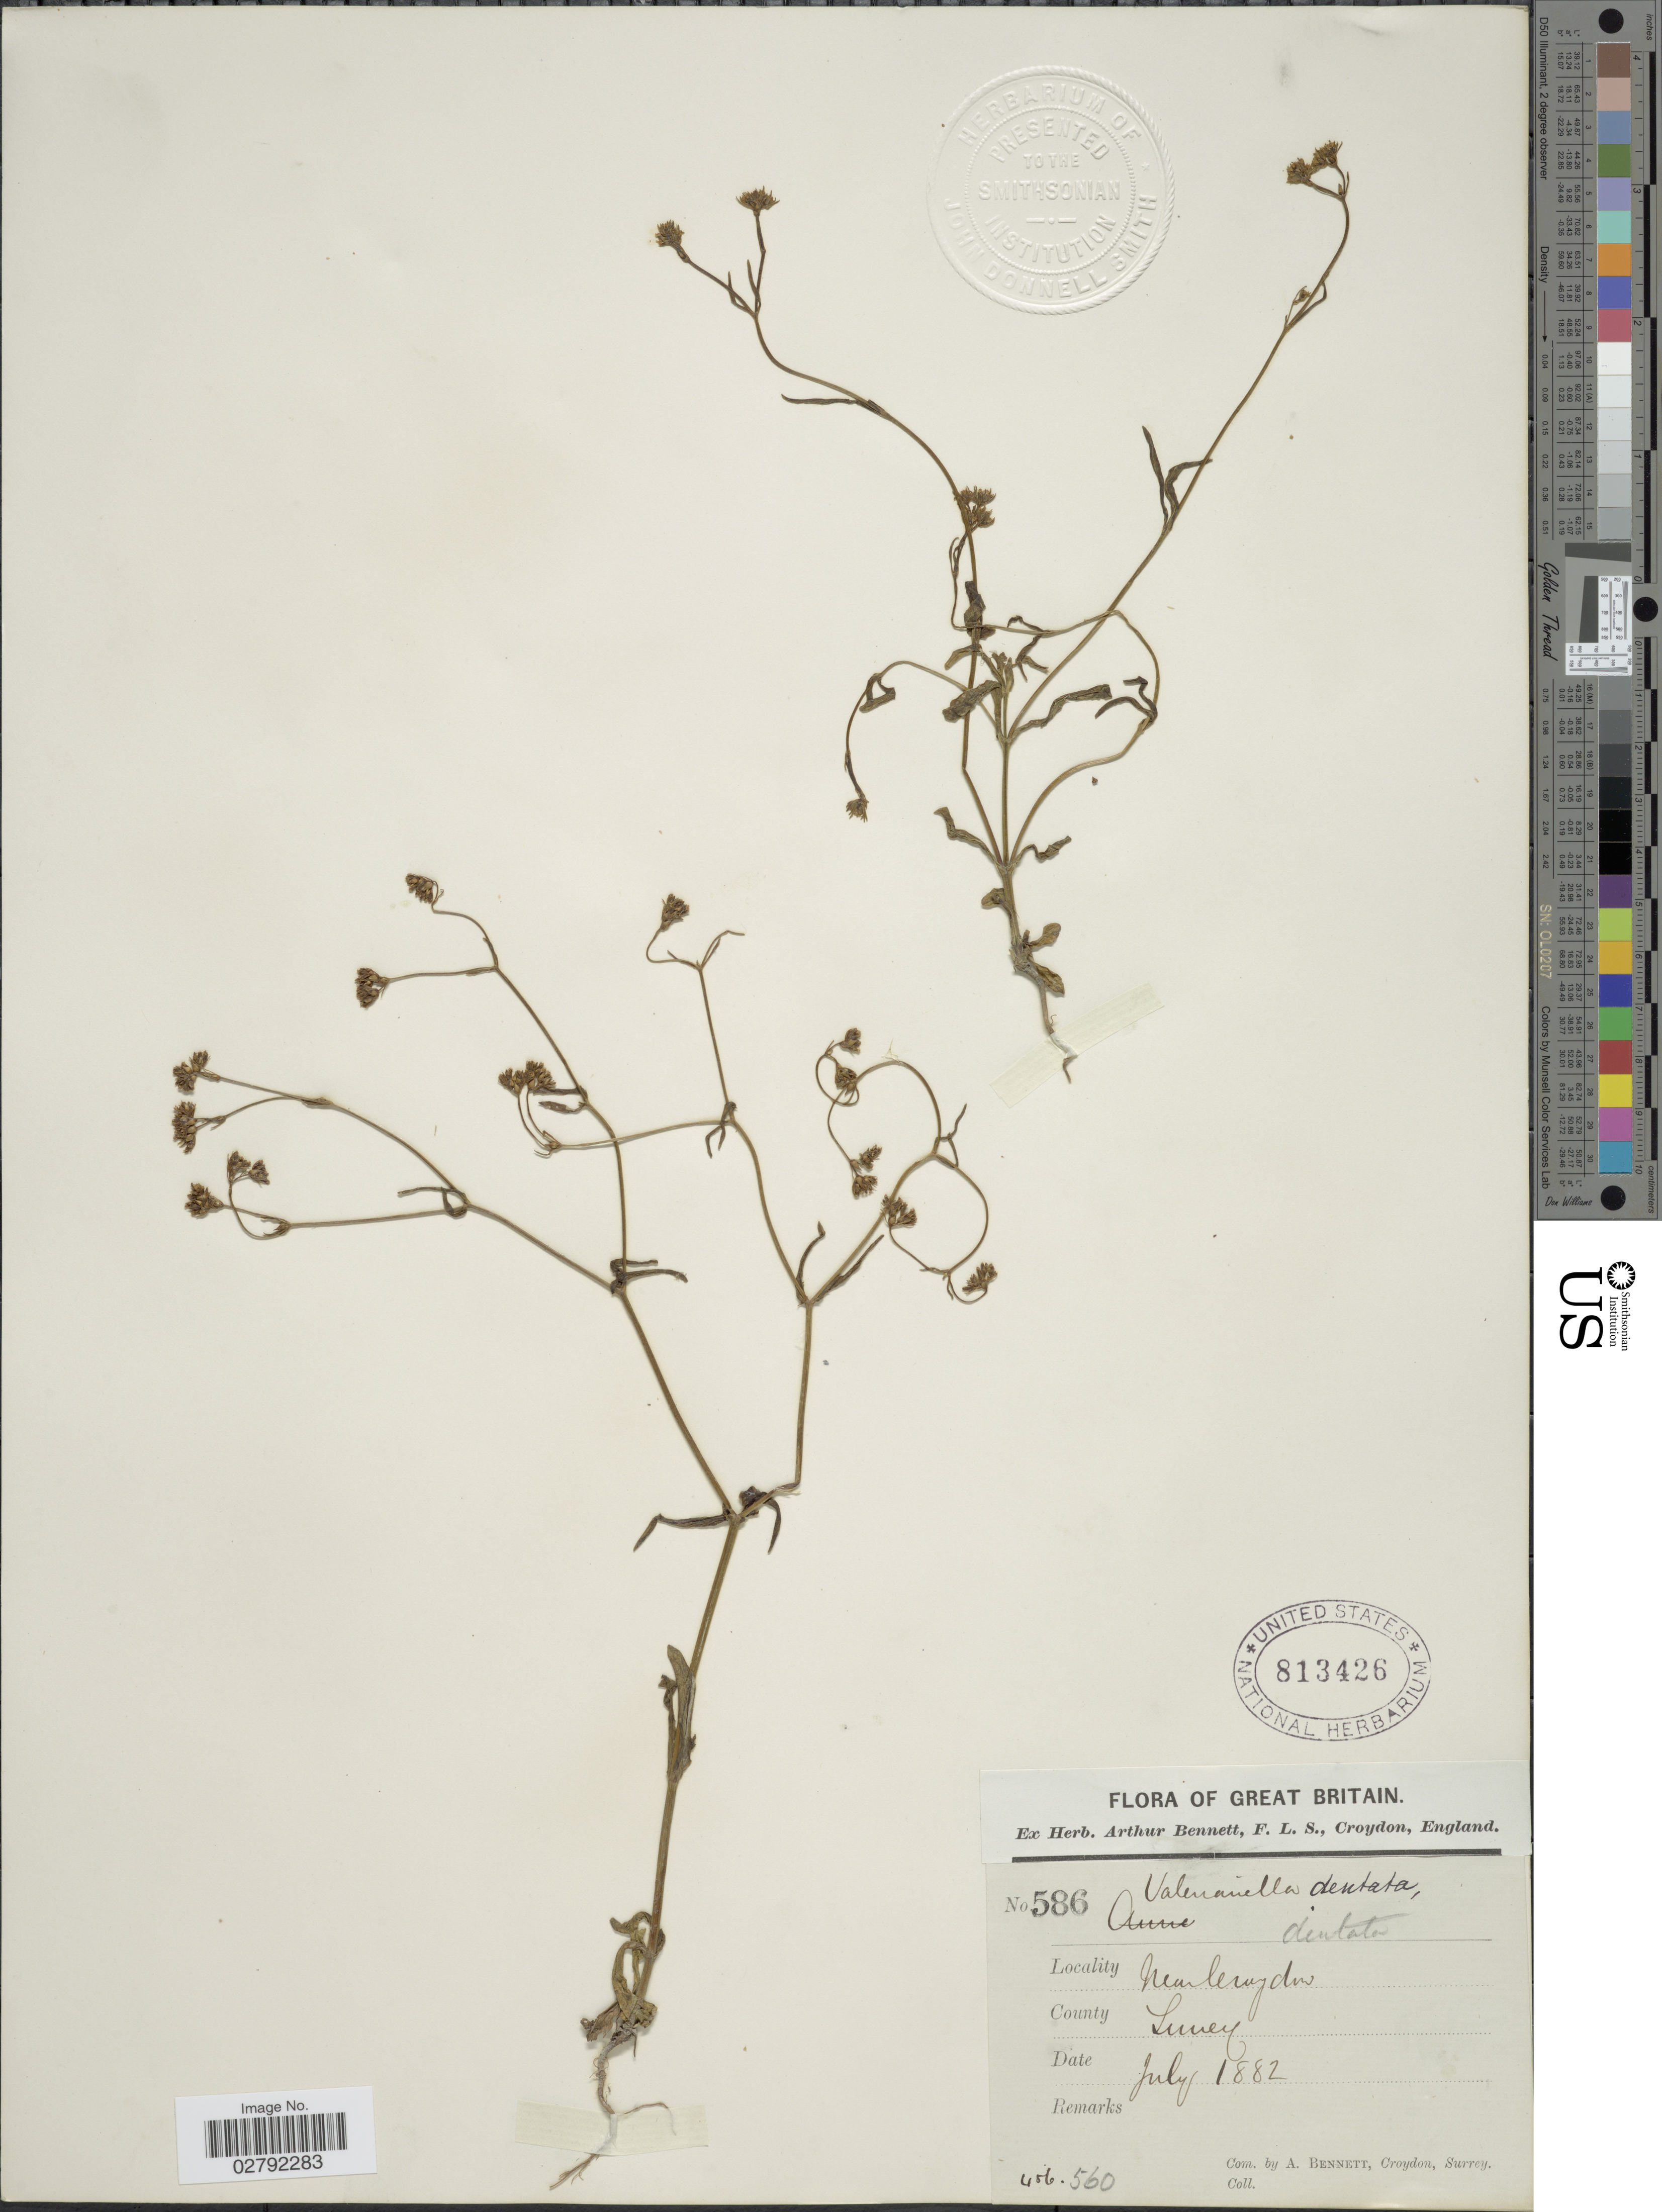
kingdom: Plantae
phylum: Tracheophyta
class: Magnoliopsida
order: Dipsacales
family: Caprifoliaceae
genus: Valerianella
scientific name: Valerianella dentata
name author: (L.) Pollich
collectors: ex herb. Arthur Bennett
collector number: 586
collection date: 1882-07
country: United Kingdom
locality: Great Britain. Near Croydon. County: Surrey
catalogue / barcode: US 813426